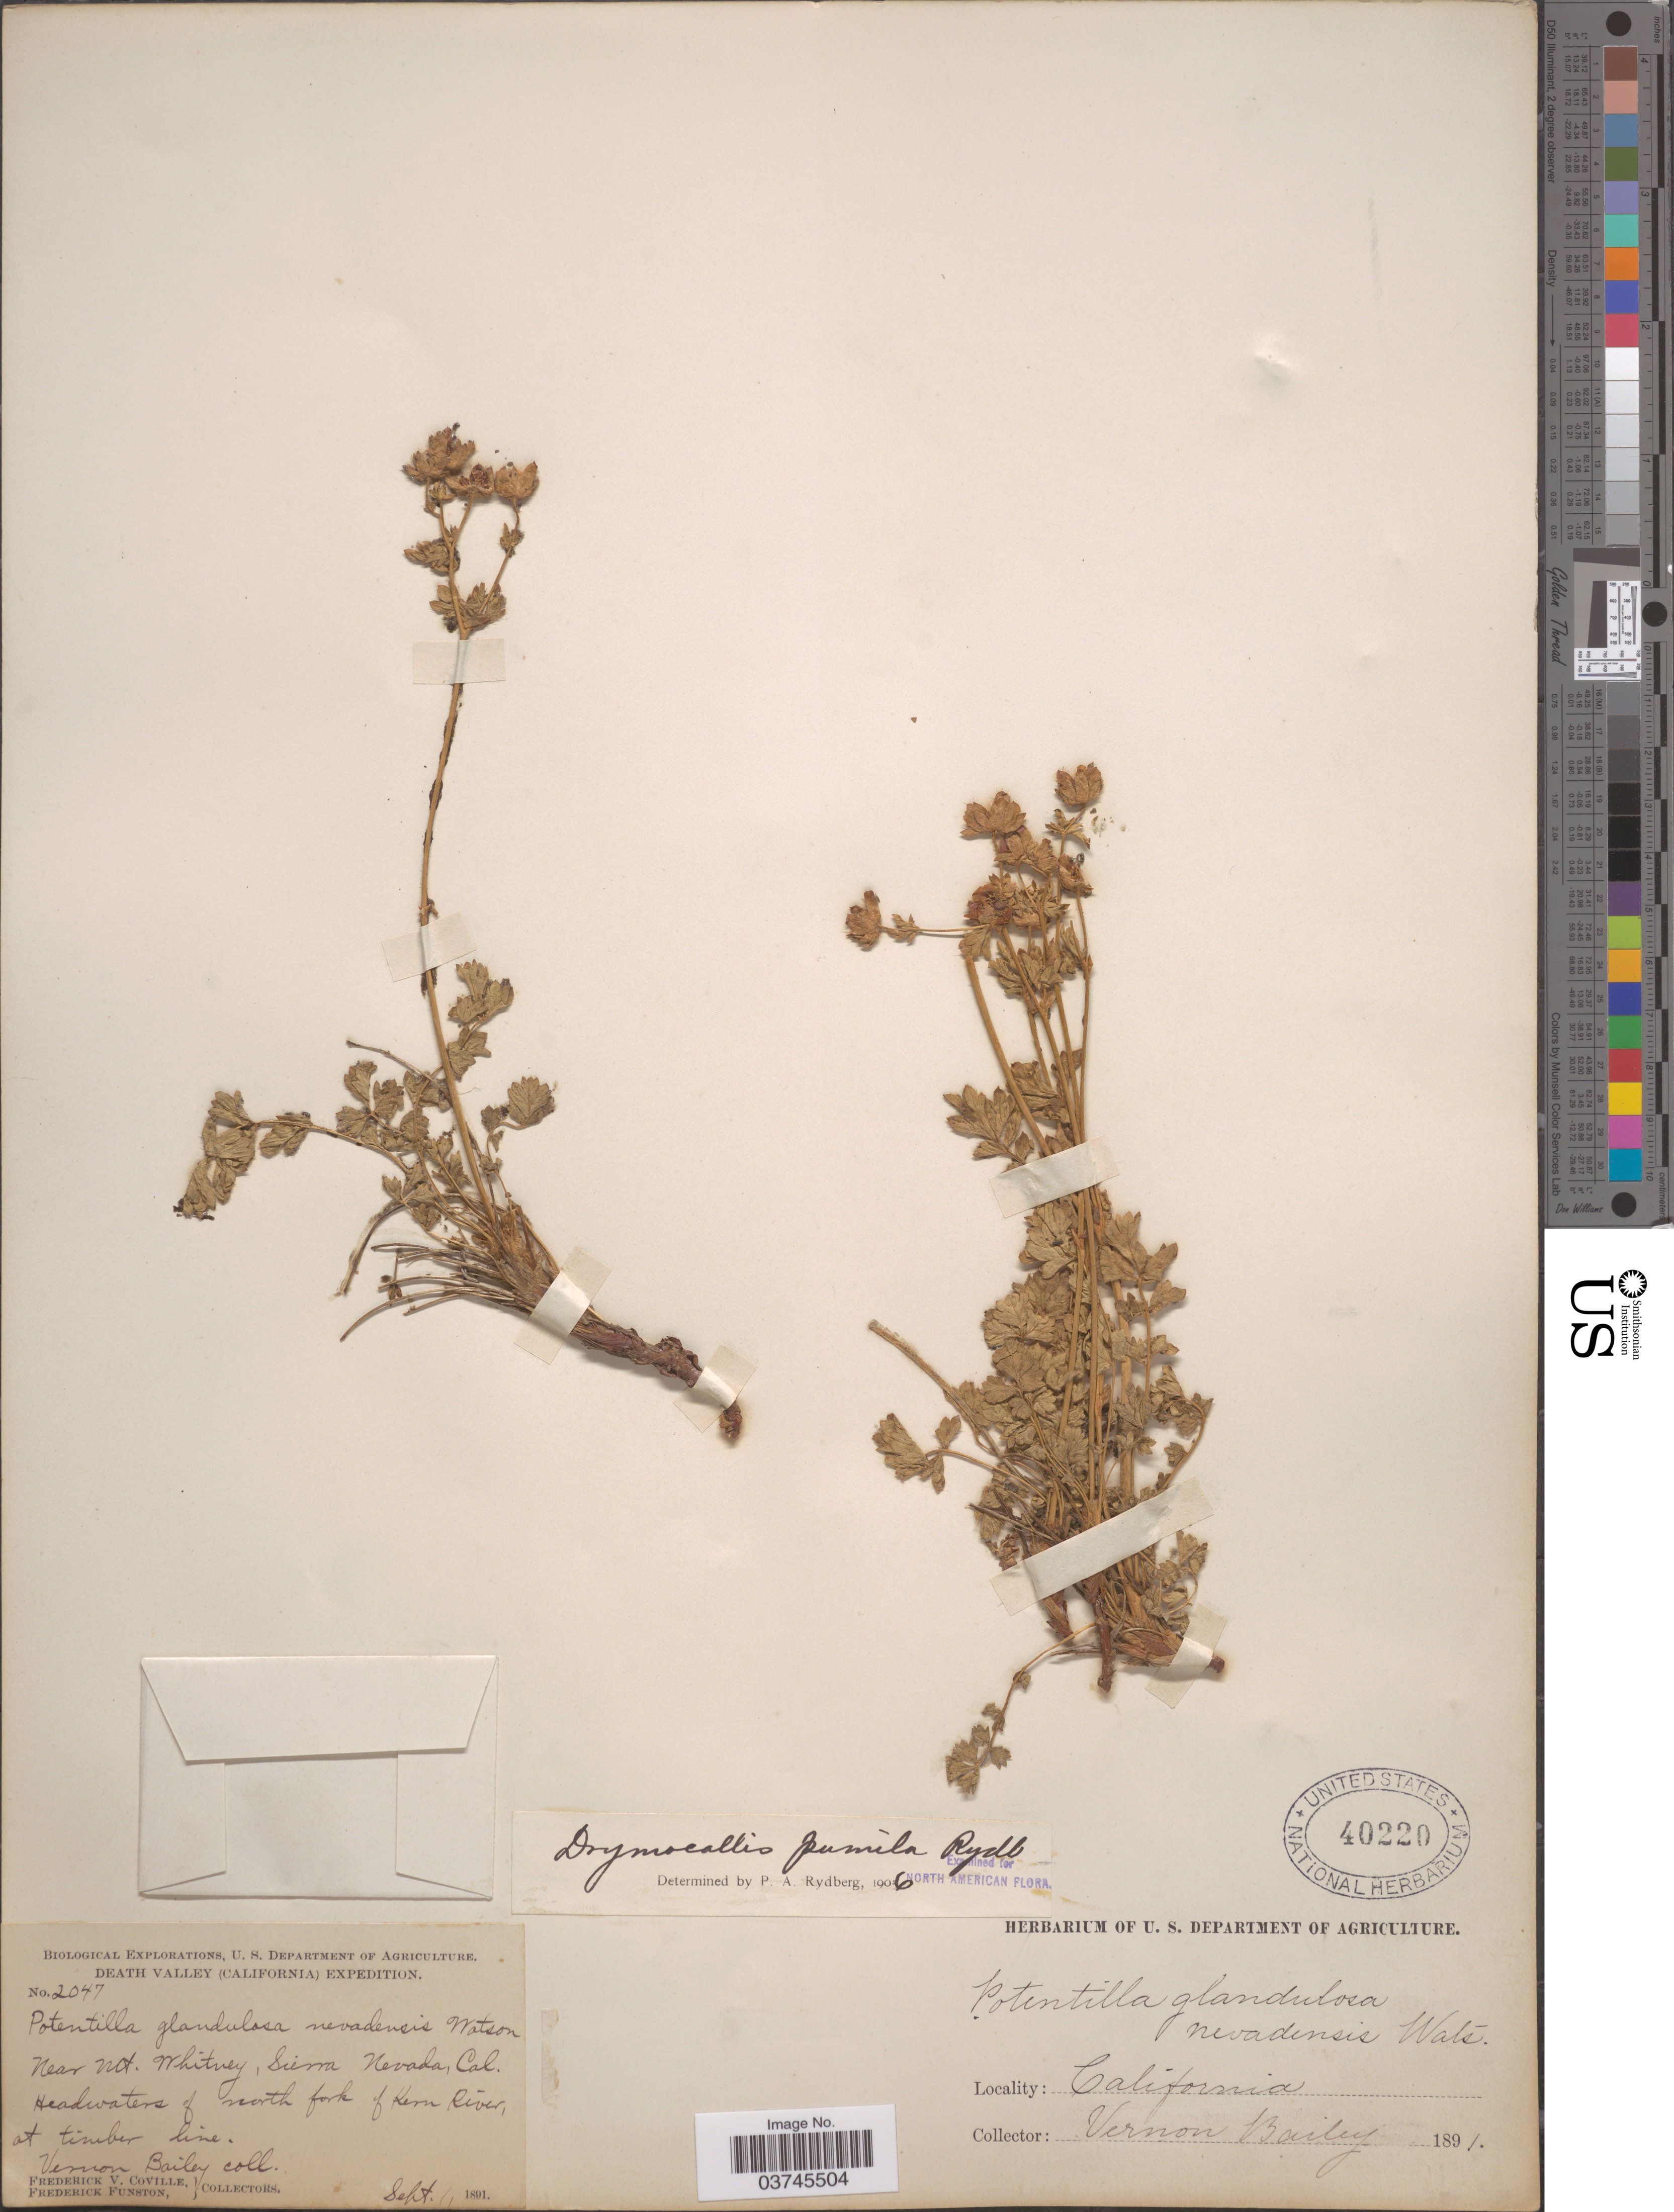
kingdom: Plantae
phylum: Tracheophyta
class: Magnoliopsida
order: Rosales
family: Rosaceae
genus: Drymocallis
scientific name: Drymocallis x pumila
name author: Rydb.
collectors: V. O. Bailey, F. V. Coville & F. Funston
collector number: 2047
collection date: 1891-09-01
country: United States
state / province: California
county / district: Kern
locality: Death Valley. Near Mt. Whitney, Sierra Nevada. Headwaters of north fork of Kern River, at timber line.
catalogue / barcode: US 40220